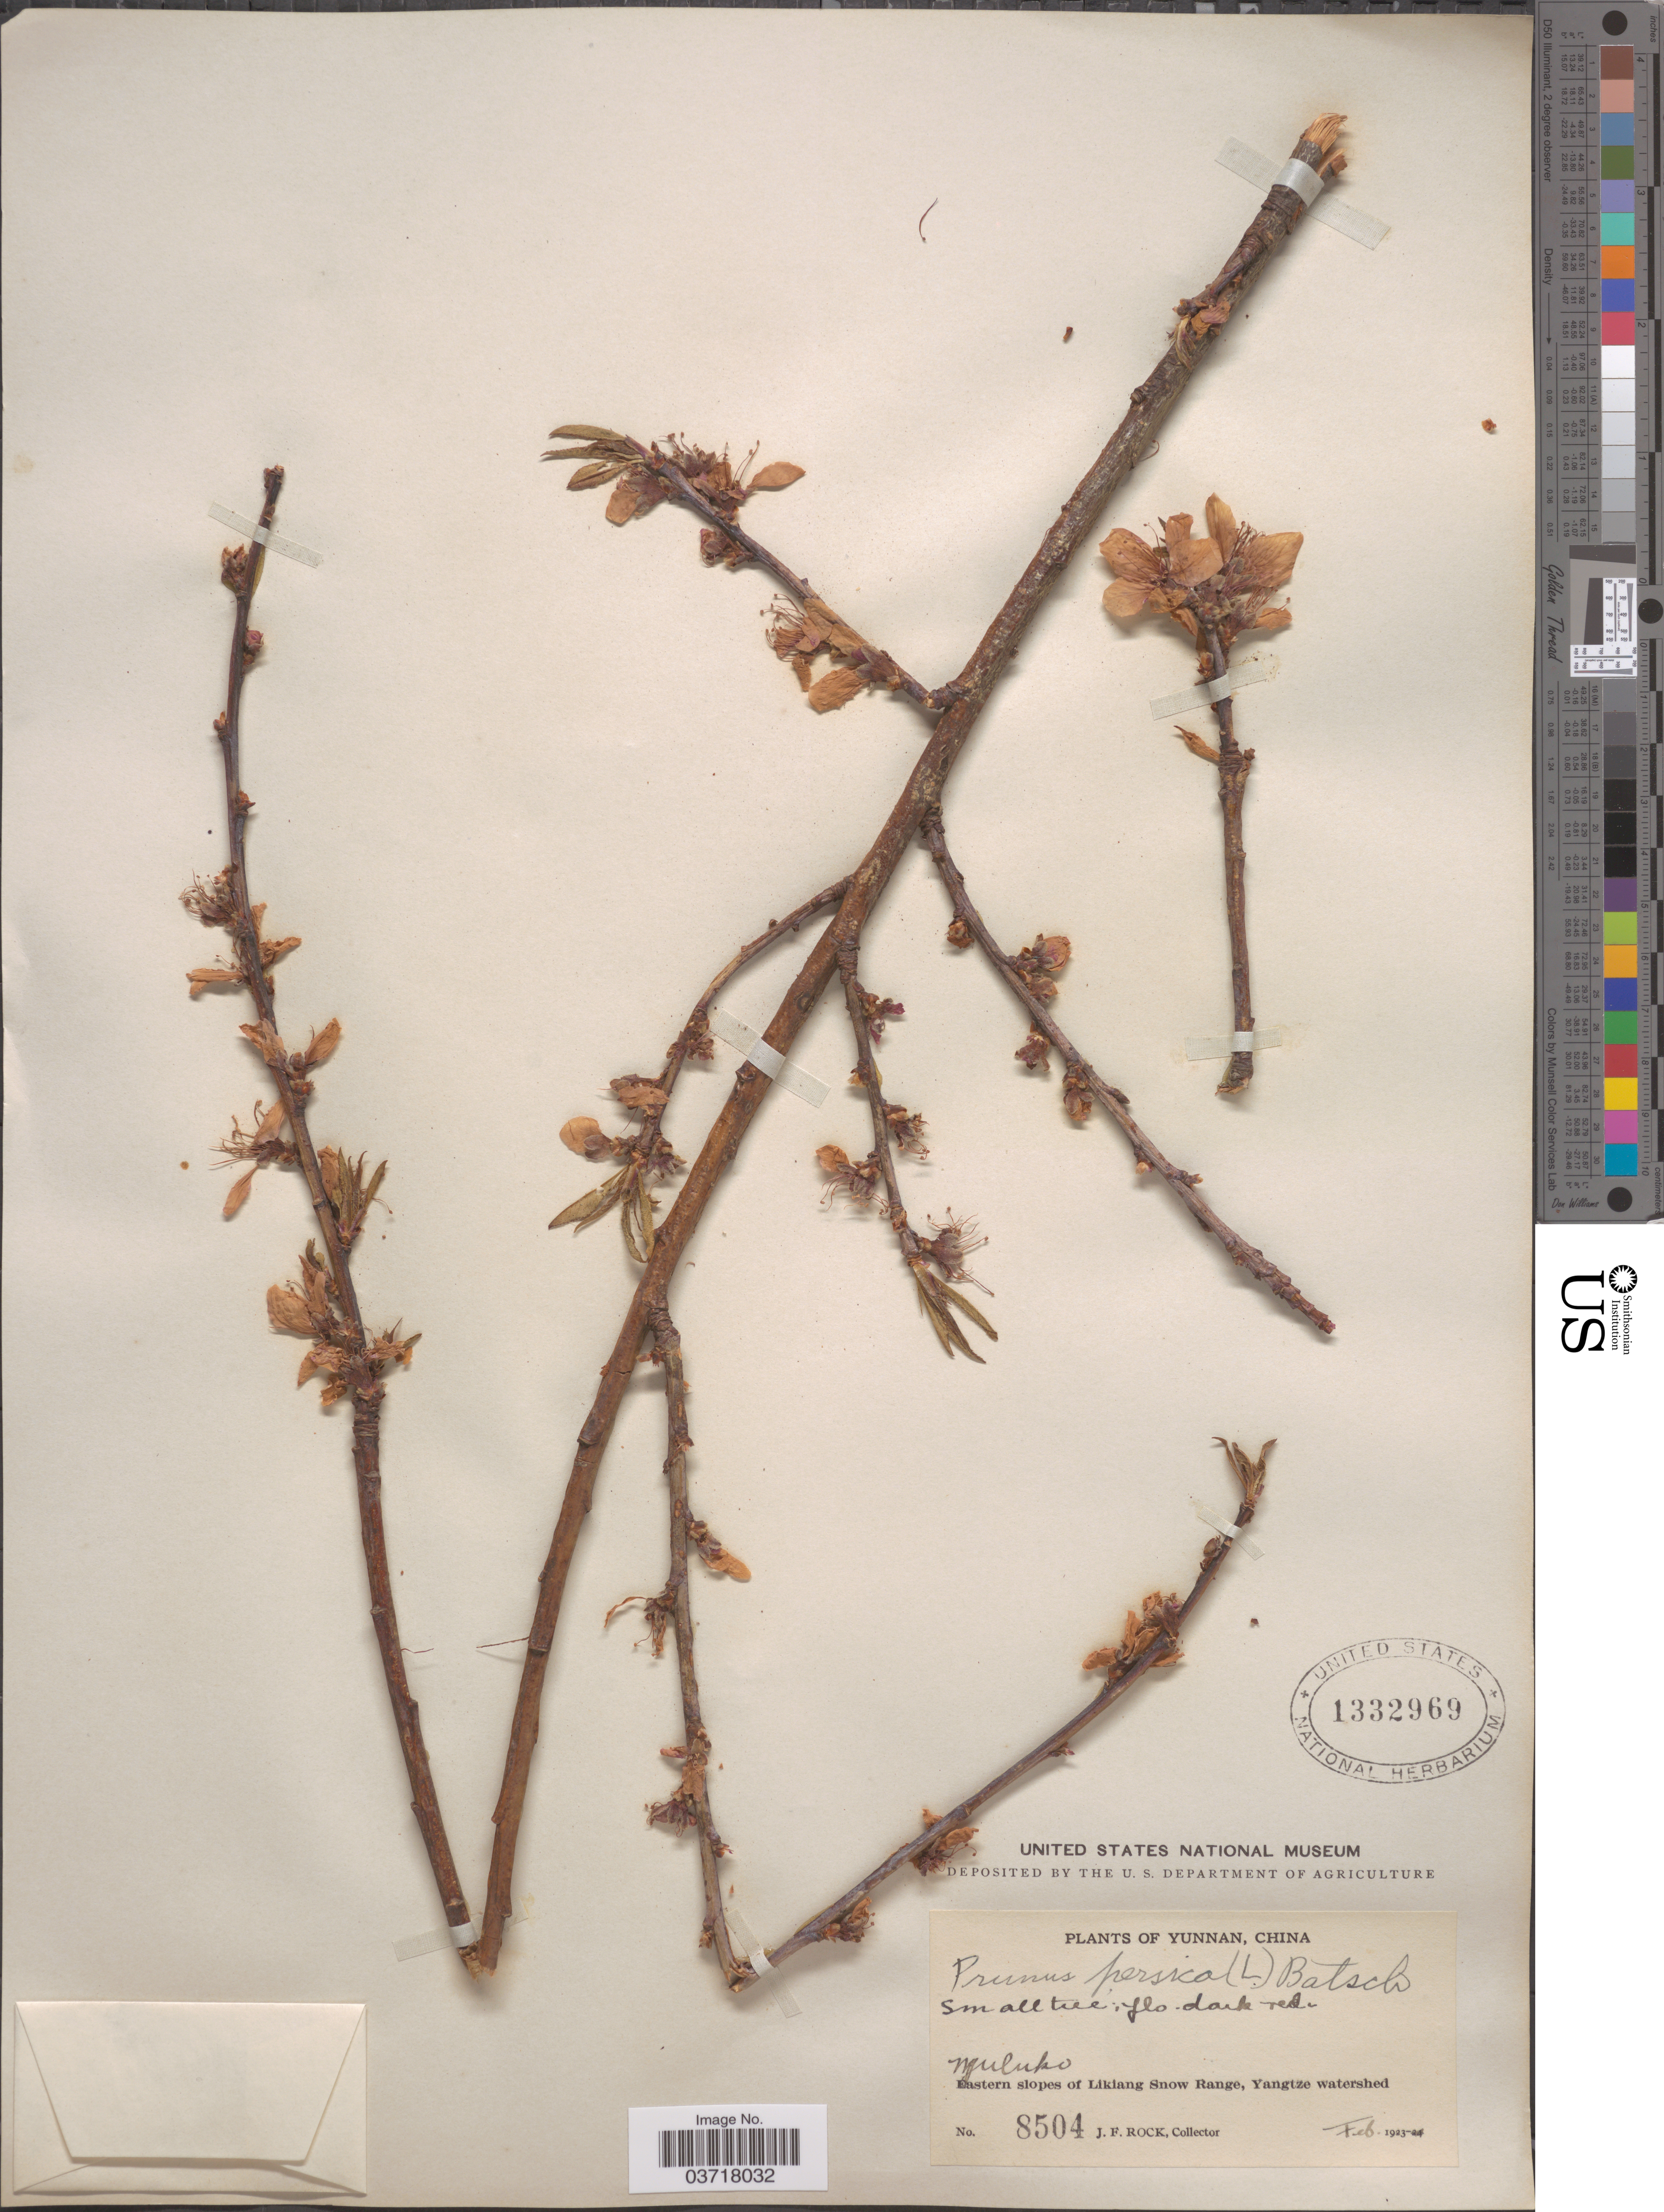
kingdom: Plantae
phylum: Tracheophyta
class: Magnoliopsida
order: Rosales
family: Rosaceae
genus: Prunus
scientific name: Prunus persica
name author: (L.) Batsch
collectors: J. Rock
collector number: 8504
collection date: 1923-02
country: China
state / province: Yunnan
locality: Muluko. Eastern slopes of Likiang Snow Range, Yangtze watershed.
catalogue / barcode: US 1332969